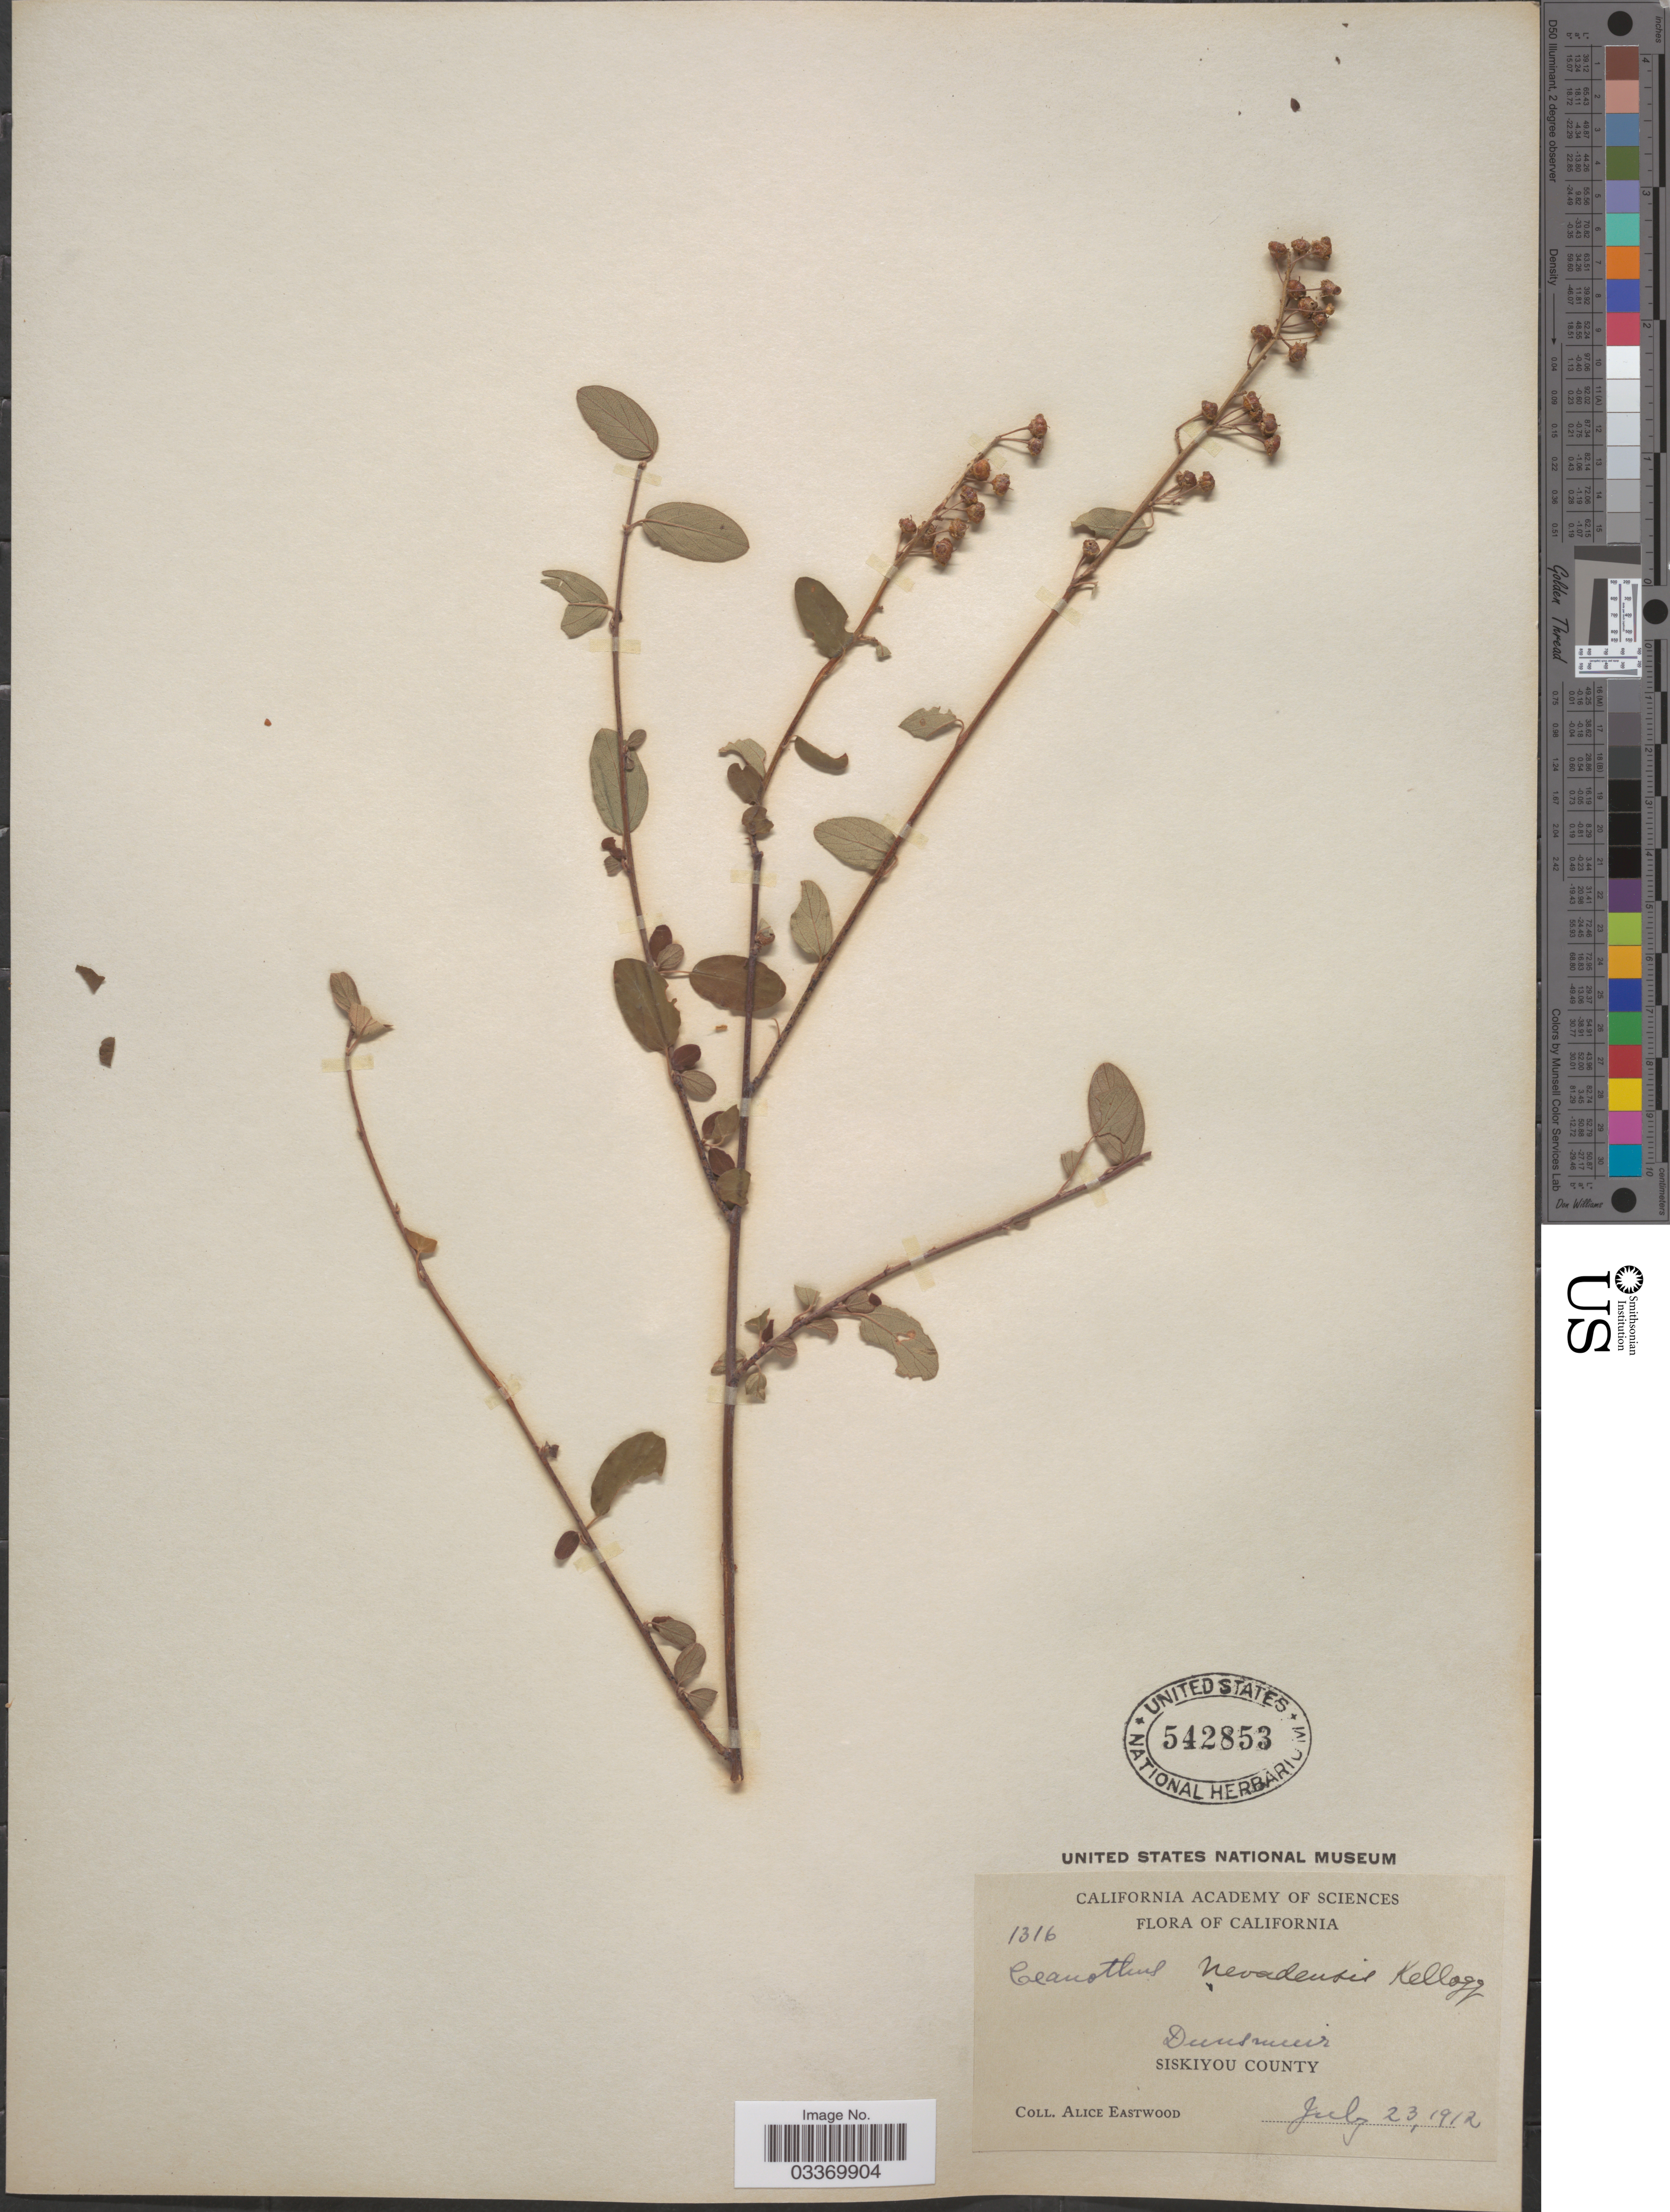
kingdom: Plantae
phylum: Tracheophyta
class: Magnoliopsida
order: Rosales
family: Rhamnaceae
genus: Ceanothus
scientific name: Ceanothus nevadensis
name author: Kellogg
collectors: A. Eastwood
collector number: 1316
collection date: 1912-07-23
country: United States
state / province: California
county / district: Siskiyou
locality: Dunsmuir. Siskiyou County.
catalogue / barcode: US 542853